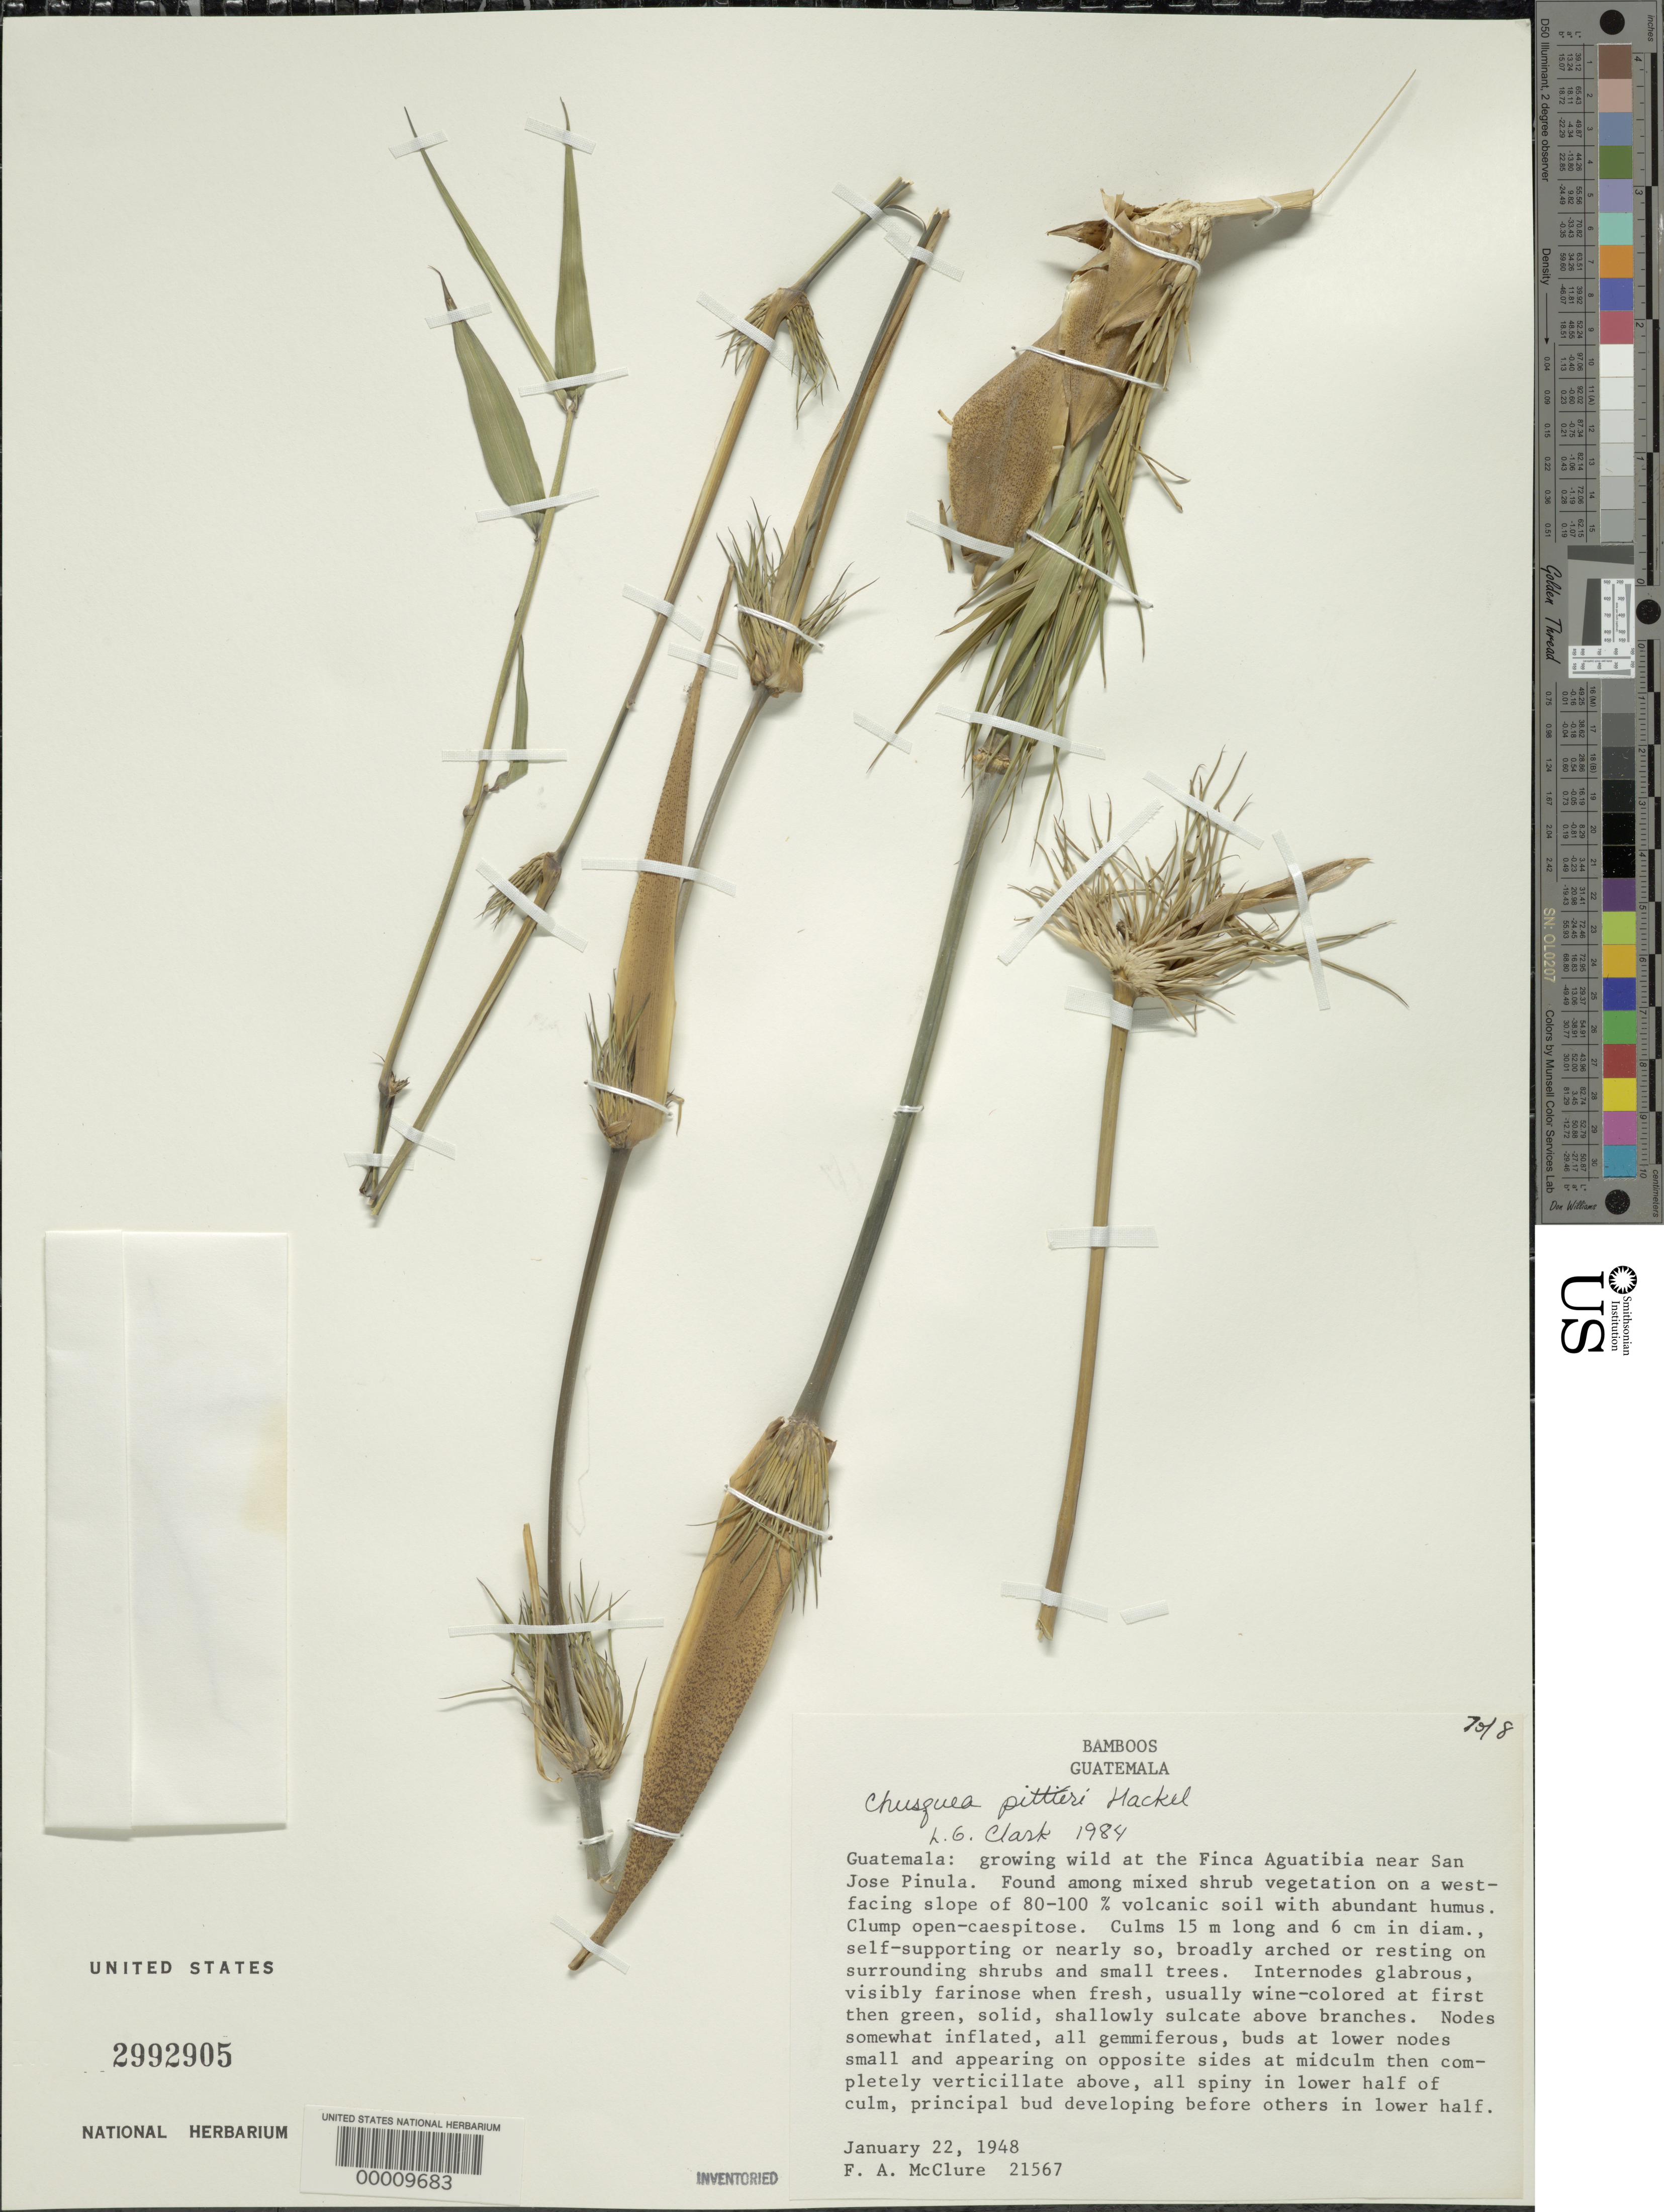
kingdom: Plantae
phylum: Tracheophyta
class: Liliopsida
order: Poales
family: Poaceae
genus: Chusquea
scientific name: Chusquea pittieri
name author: Hack.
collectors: F. A. McClure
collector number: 21567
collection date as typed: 22 Jan 1948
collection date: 1948-01-22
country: Guatemala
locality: Finca aguatibia, San Jose pinula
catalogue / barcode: US 2992905